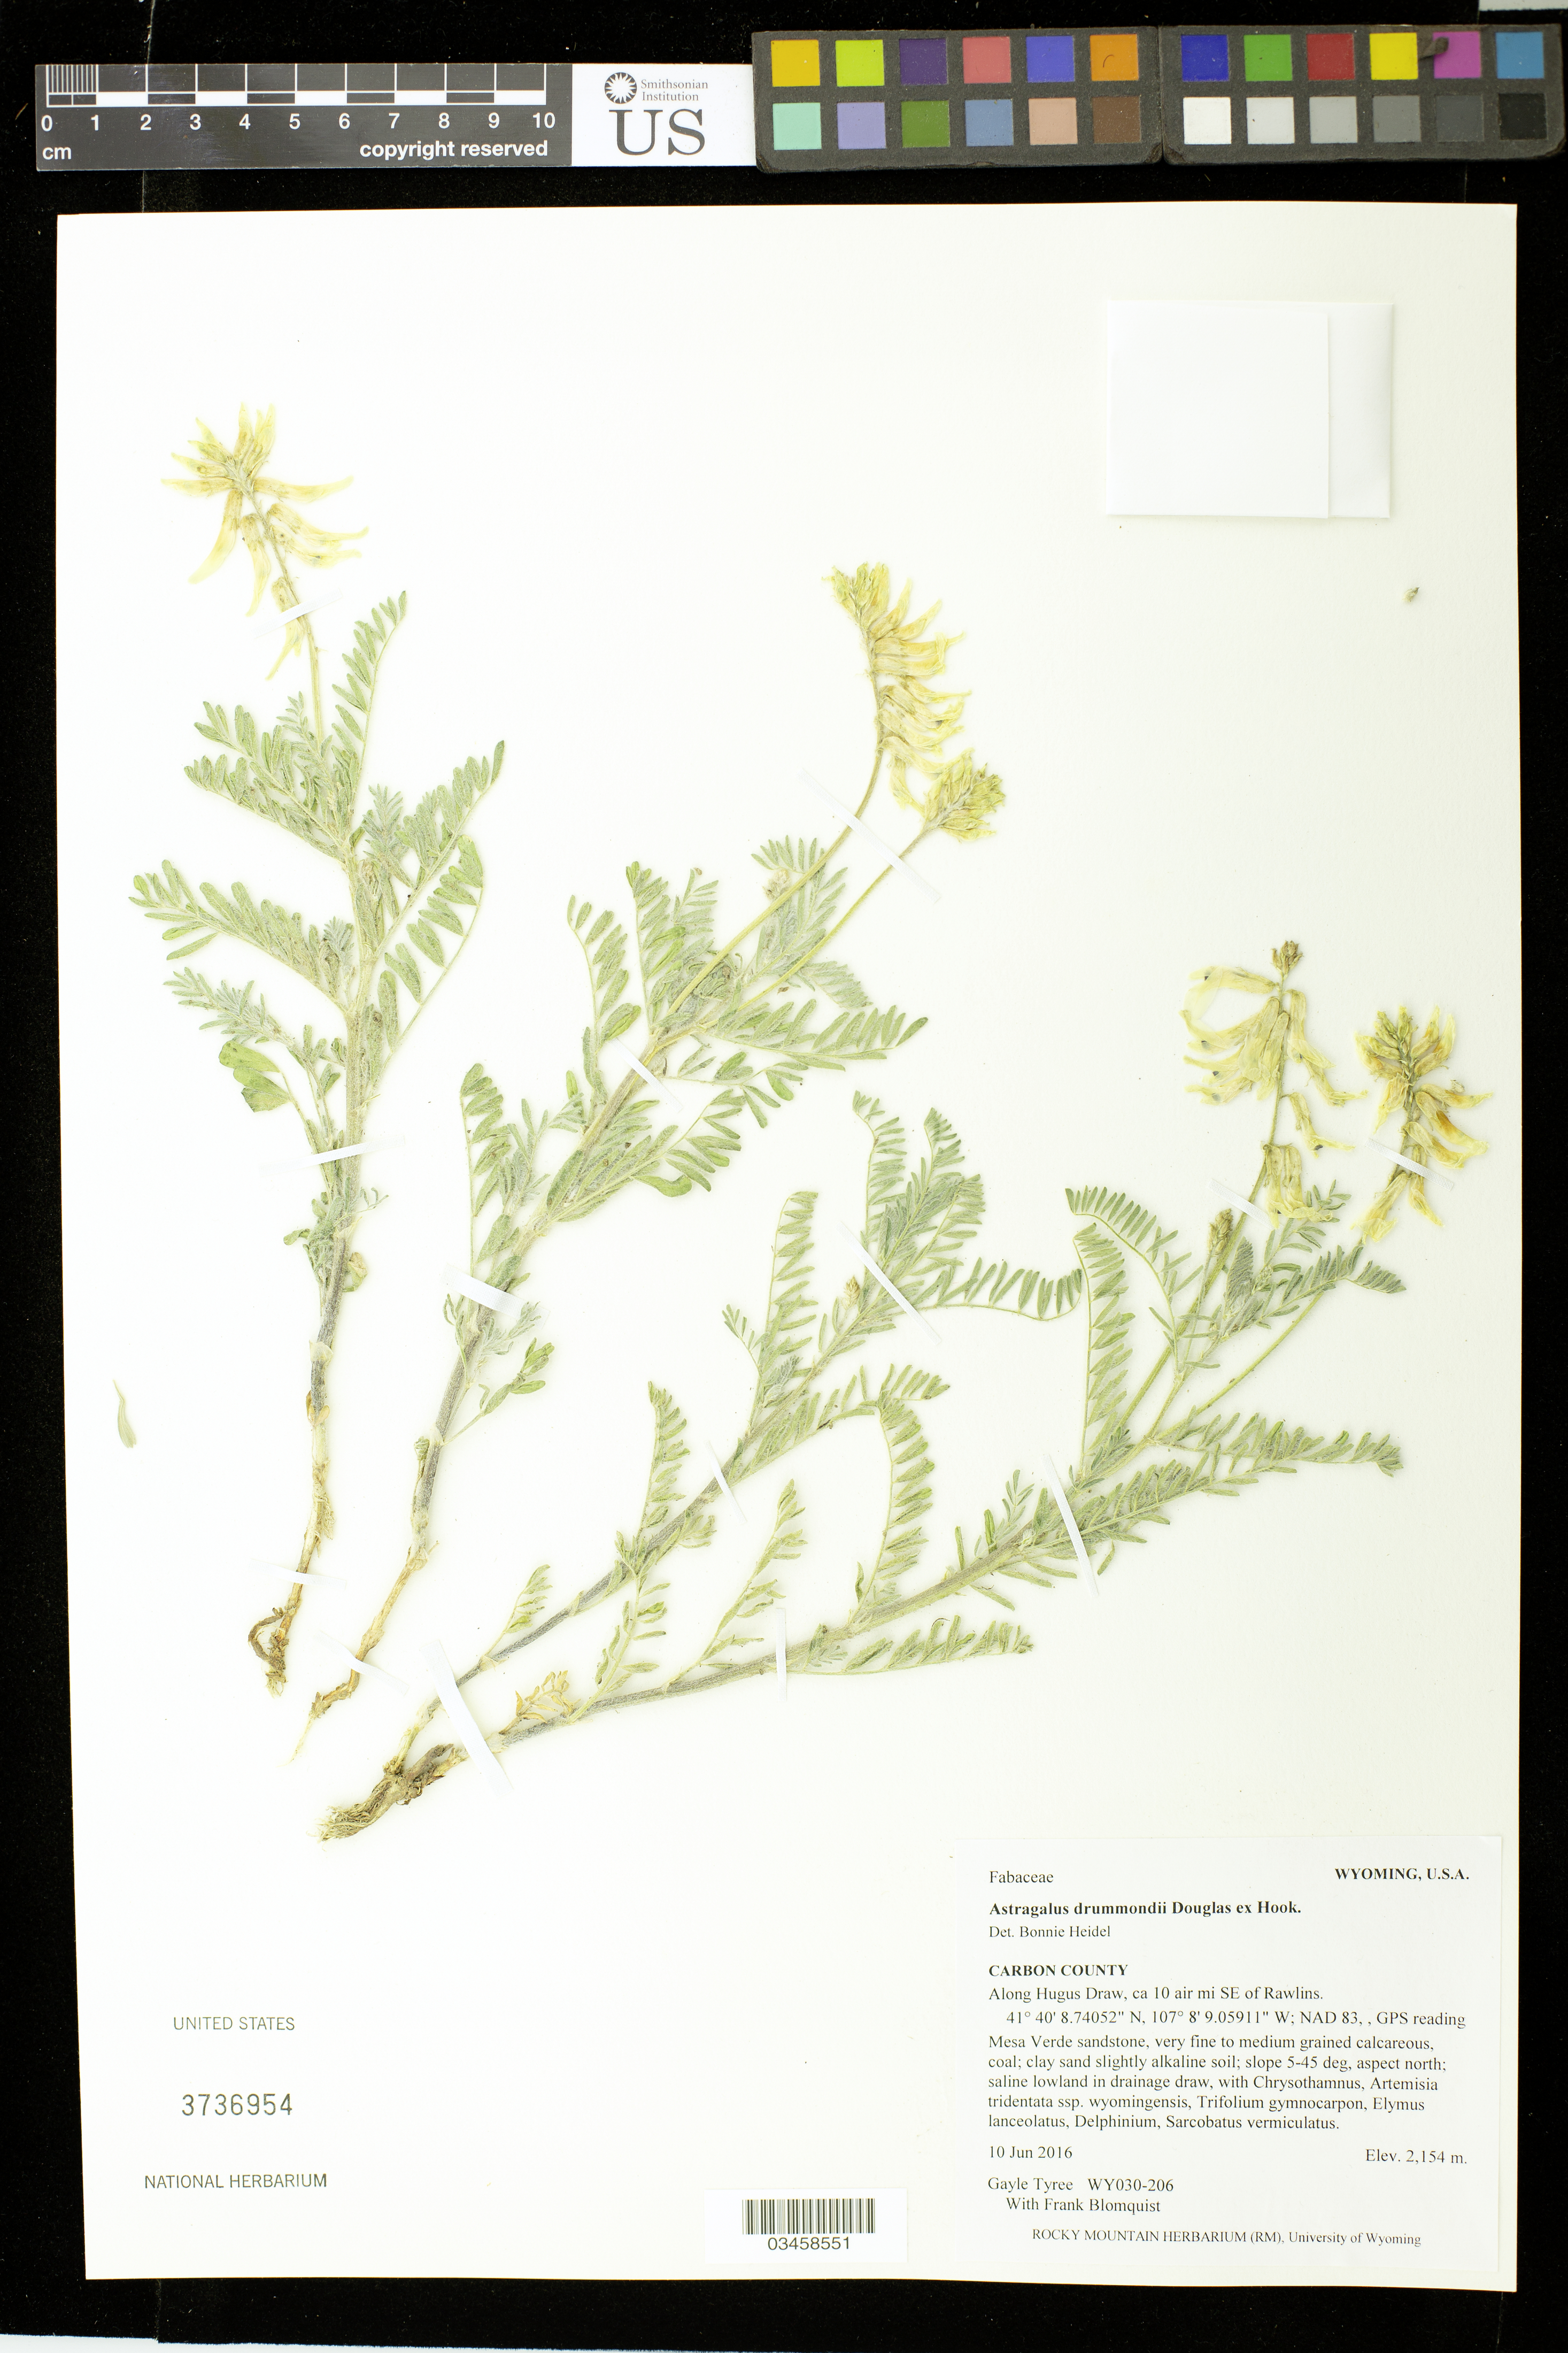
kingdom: Plantae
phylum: Tracheophyta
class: Magnoliopsida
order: Fabales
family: Fabaceae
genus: Astragalus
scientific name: Astragalus drummondii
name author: Hook.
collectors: G. Tyree & F. Blumquist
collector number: WY030-206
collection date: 2016-06-10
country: United States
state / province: Wyoming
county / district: Carbon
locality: Along Hugus Draw,10 air mi. SE of Rawlins.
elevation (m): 2154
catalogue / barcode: US 3736954